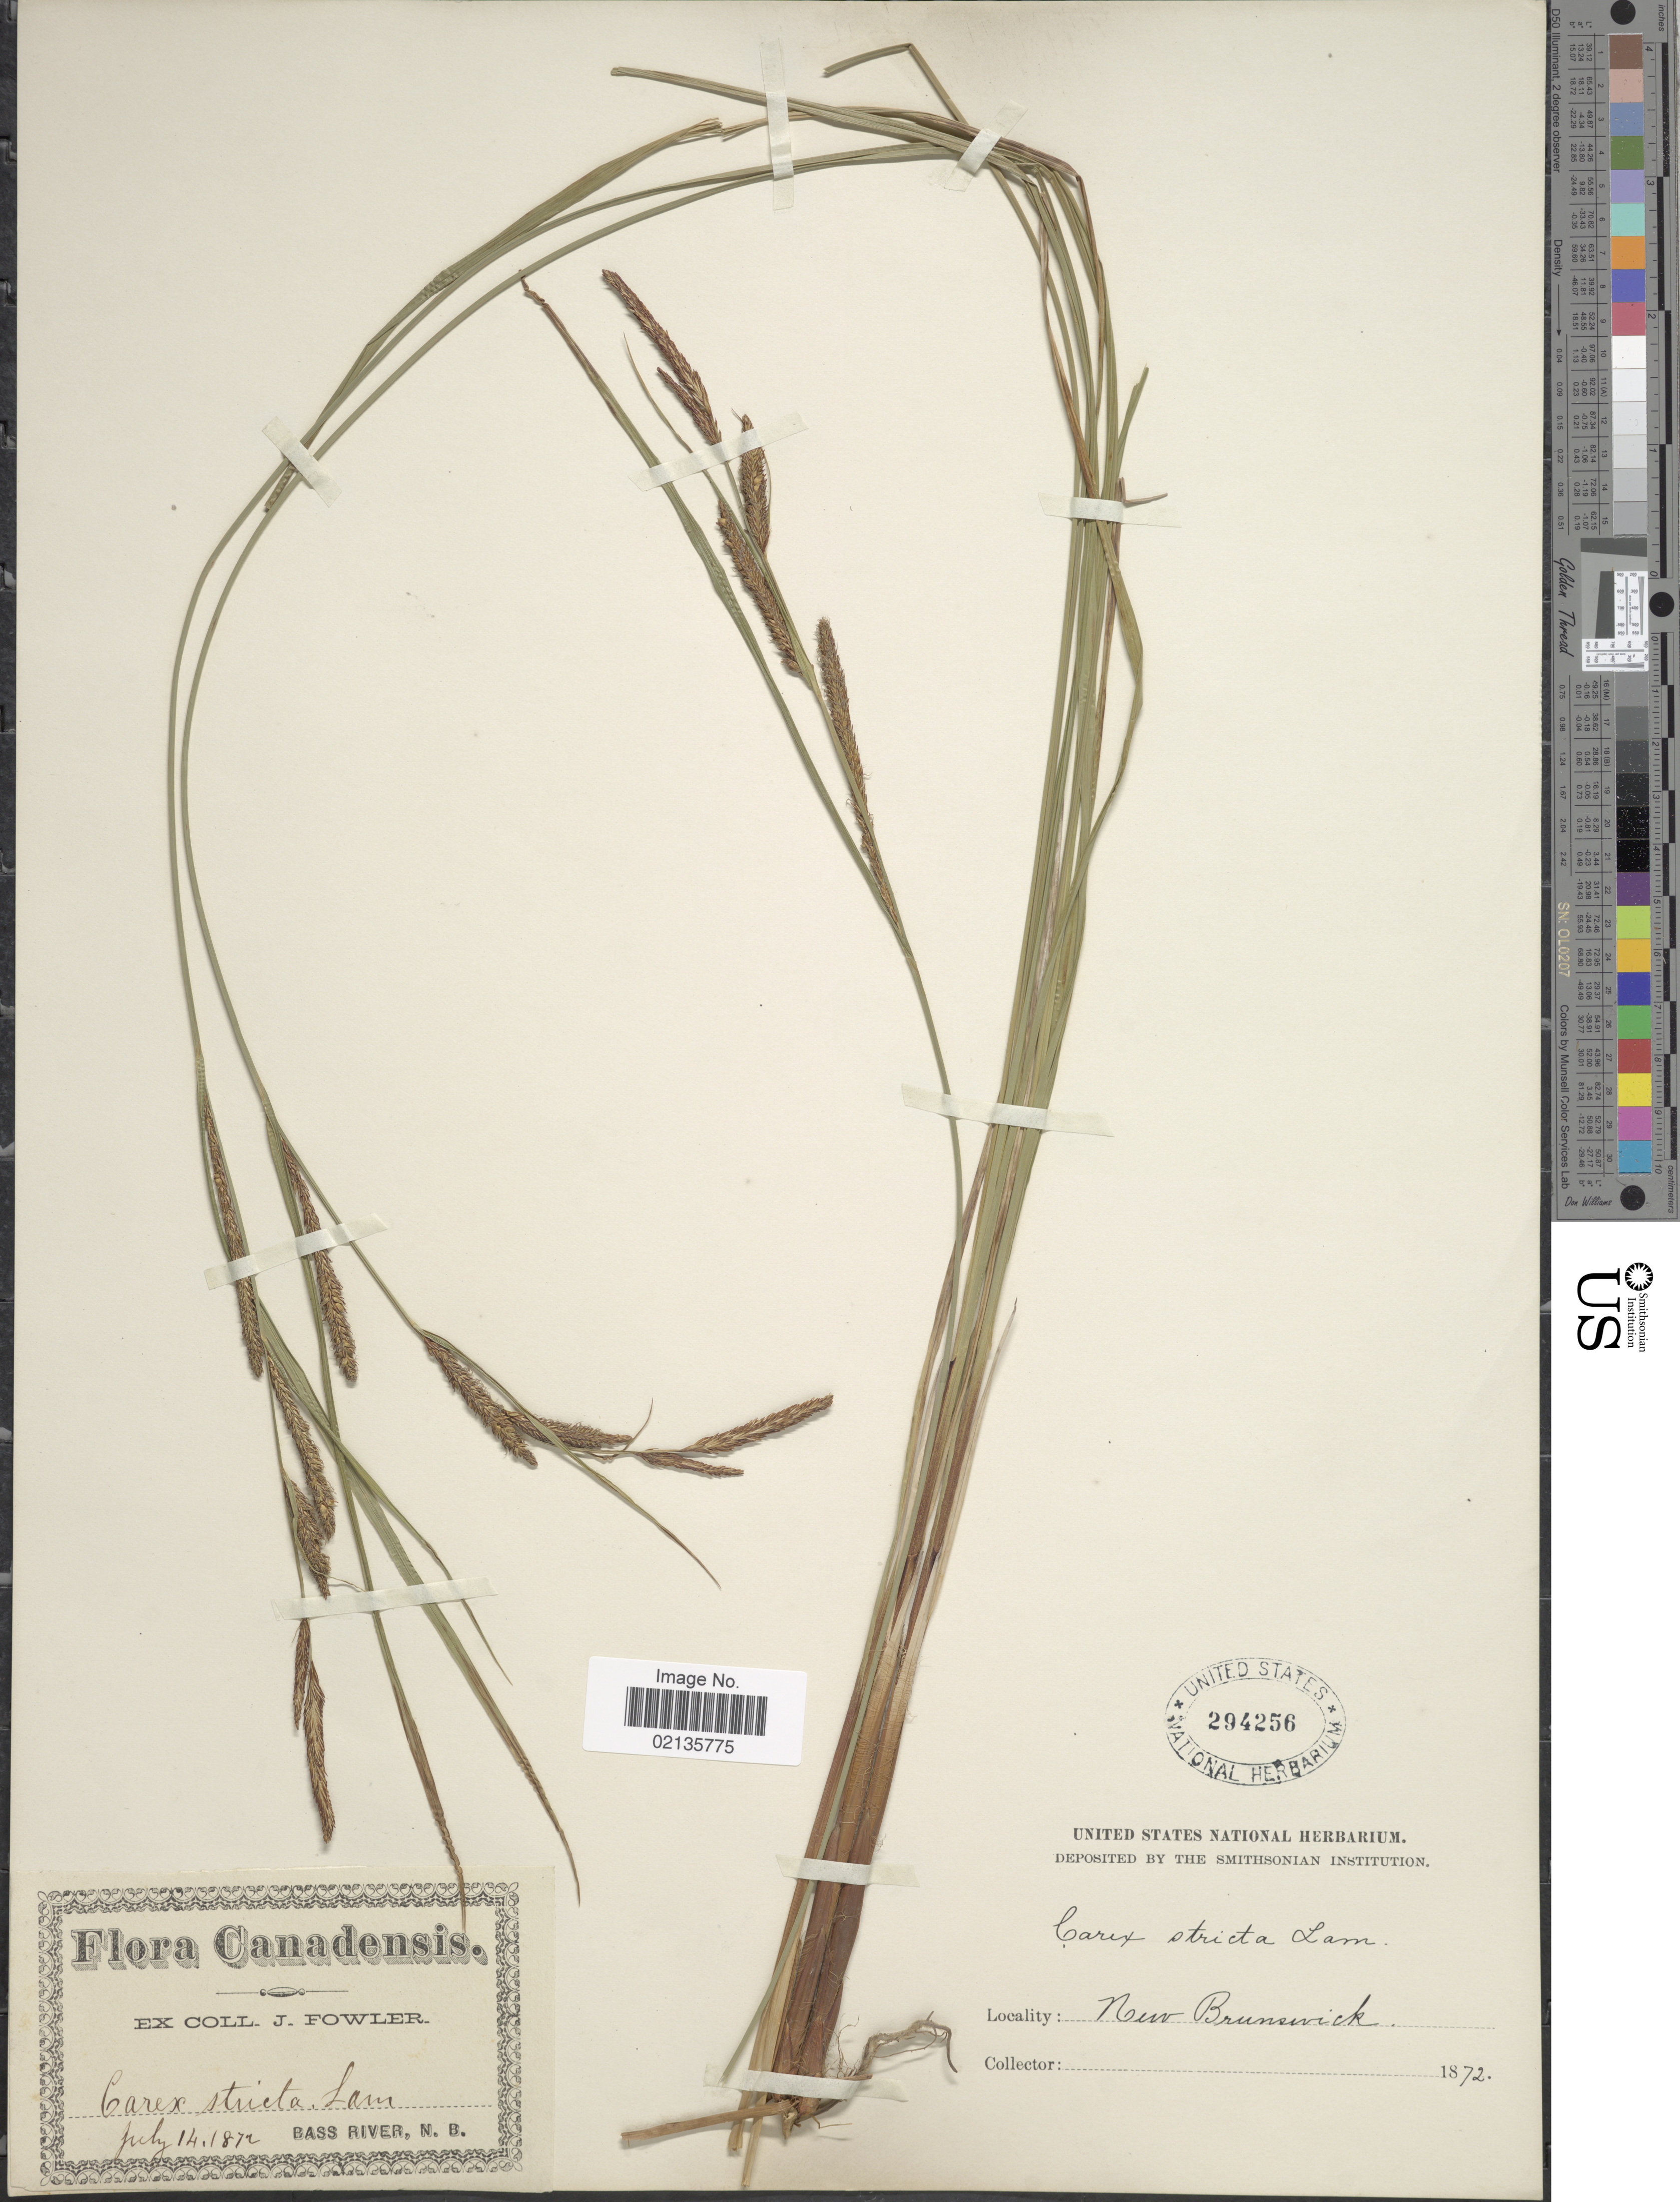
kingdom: Plantae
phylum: Tracheophyta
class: Liliopsida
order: Poales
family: Cyperaceae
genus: Carex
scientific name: Carex stricta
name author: Lam.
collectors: J. P. Fowler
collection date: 1872-07-14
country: Canada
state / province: New Brunswick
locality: Bass River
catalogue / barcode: US 294256